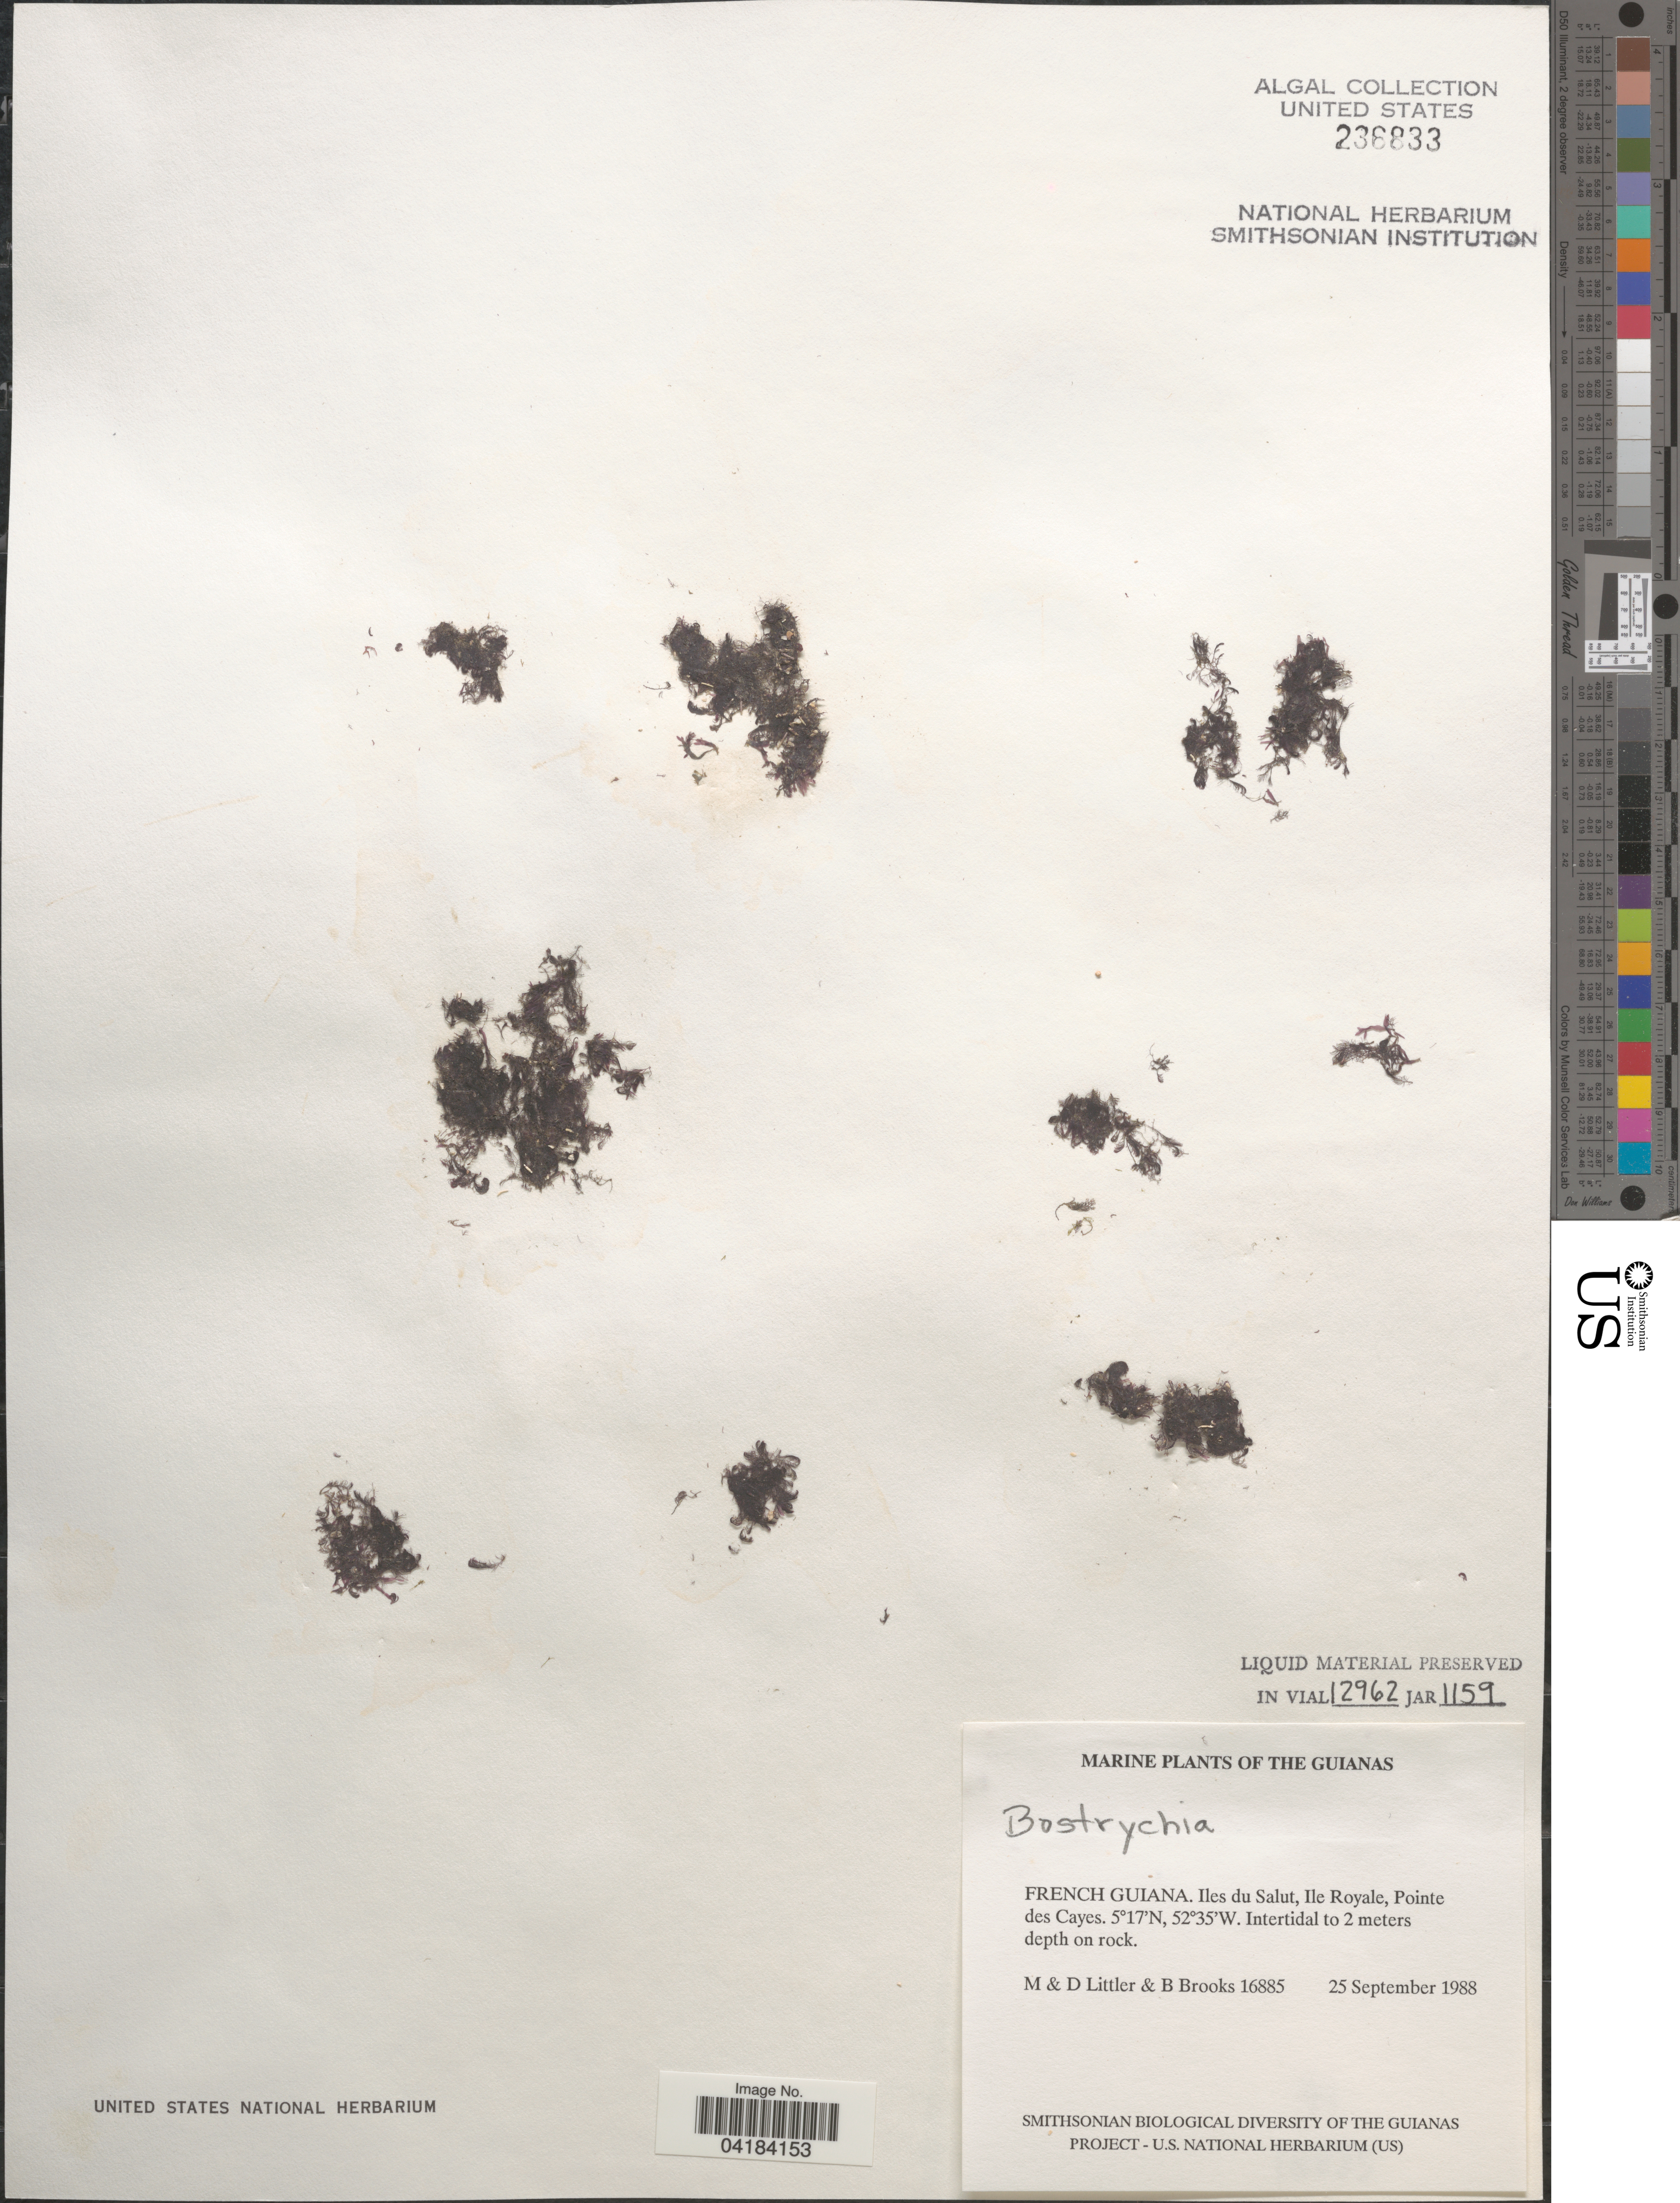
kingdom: Plantae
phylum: Rhodophyta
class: Florideophyceae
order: Ceramiales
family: Rhodomelaceae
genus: Bostrychia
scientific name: Bostrychia sp.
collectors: M. Littler, D. S. Littler & B. Brooks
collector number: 16885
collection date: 1988-09-25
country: French Guiana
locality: The Guianas. Iles du Salut, Ile Royale, Pointe des Cayes.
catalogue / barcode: US 236833